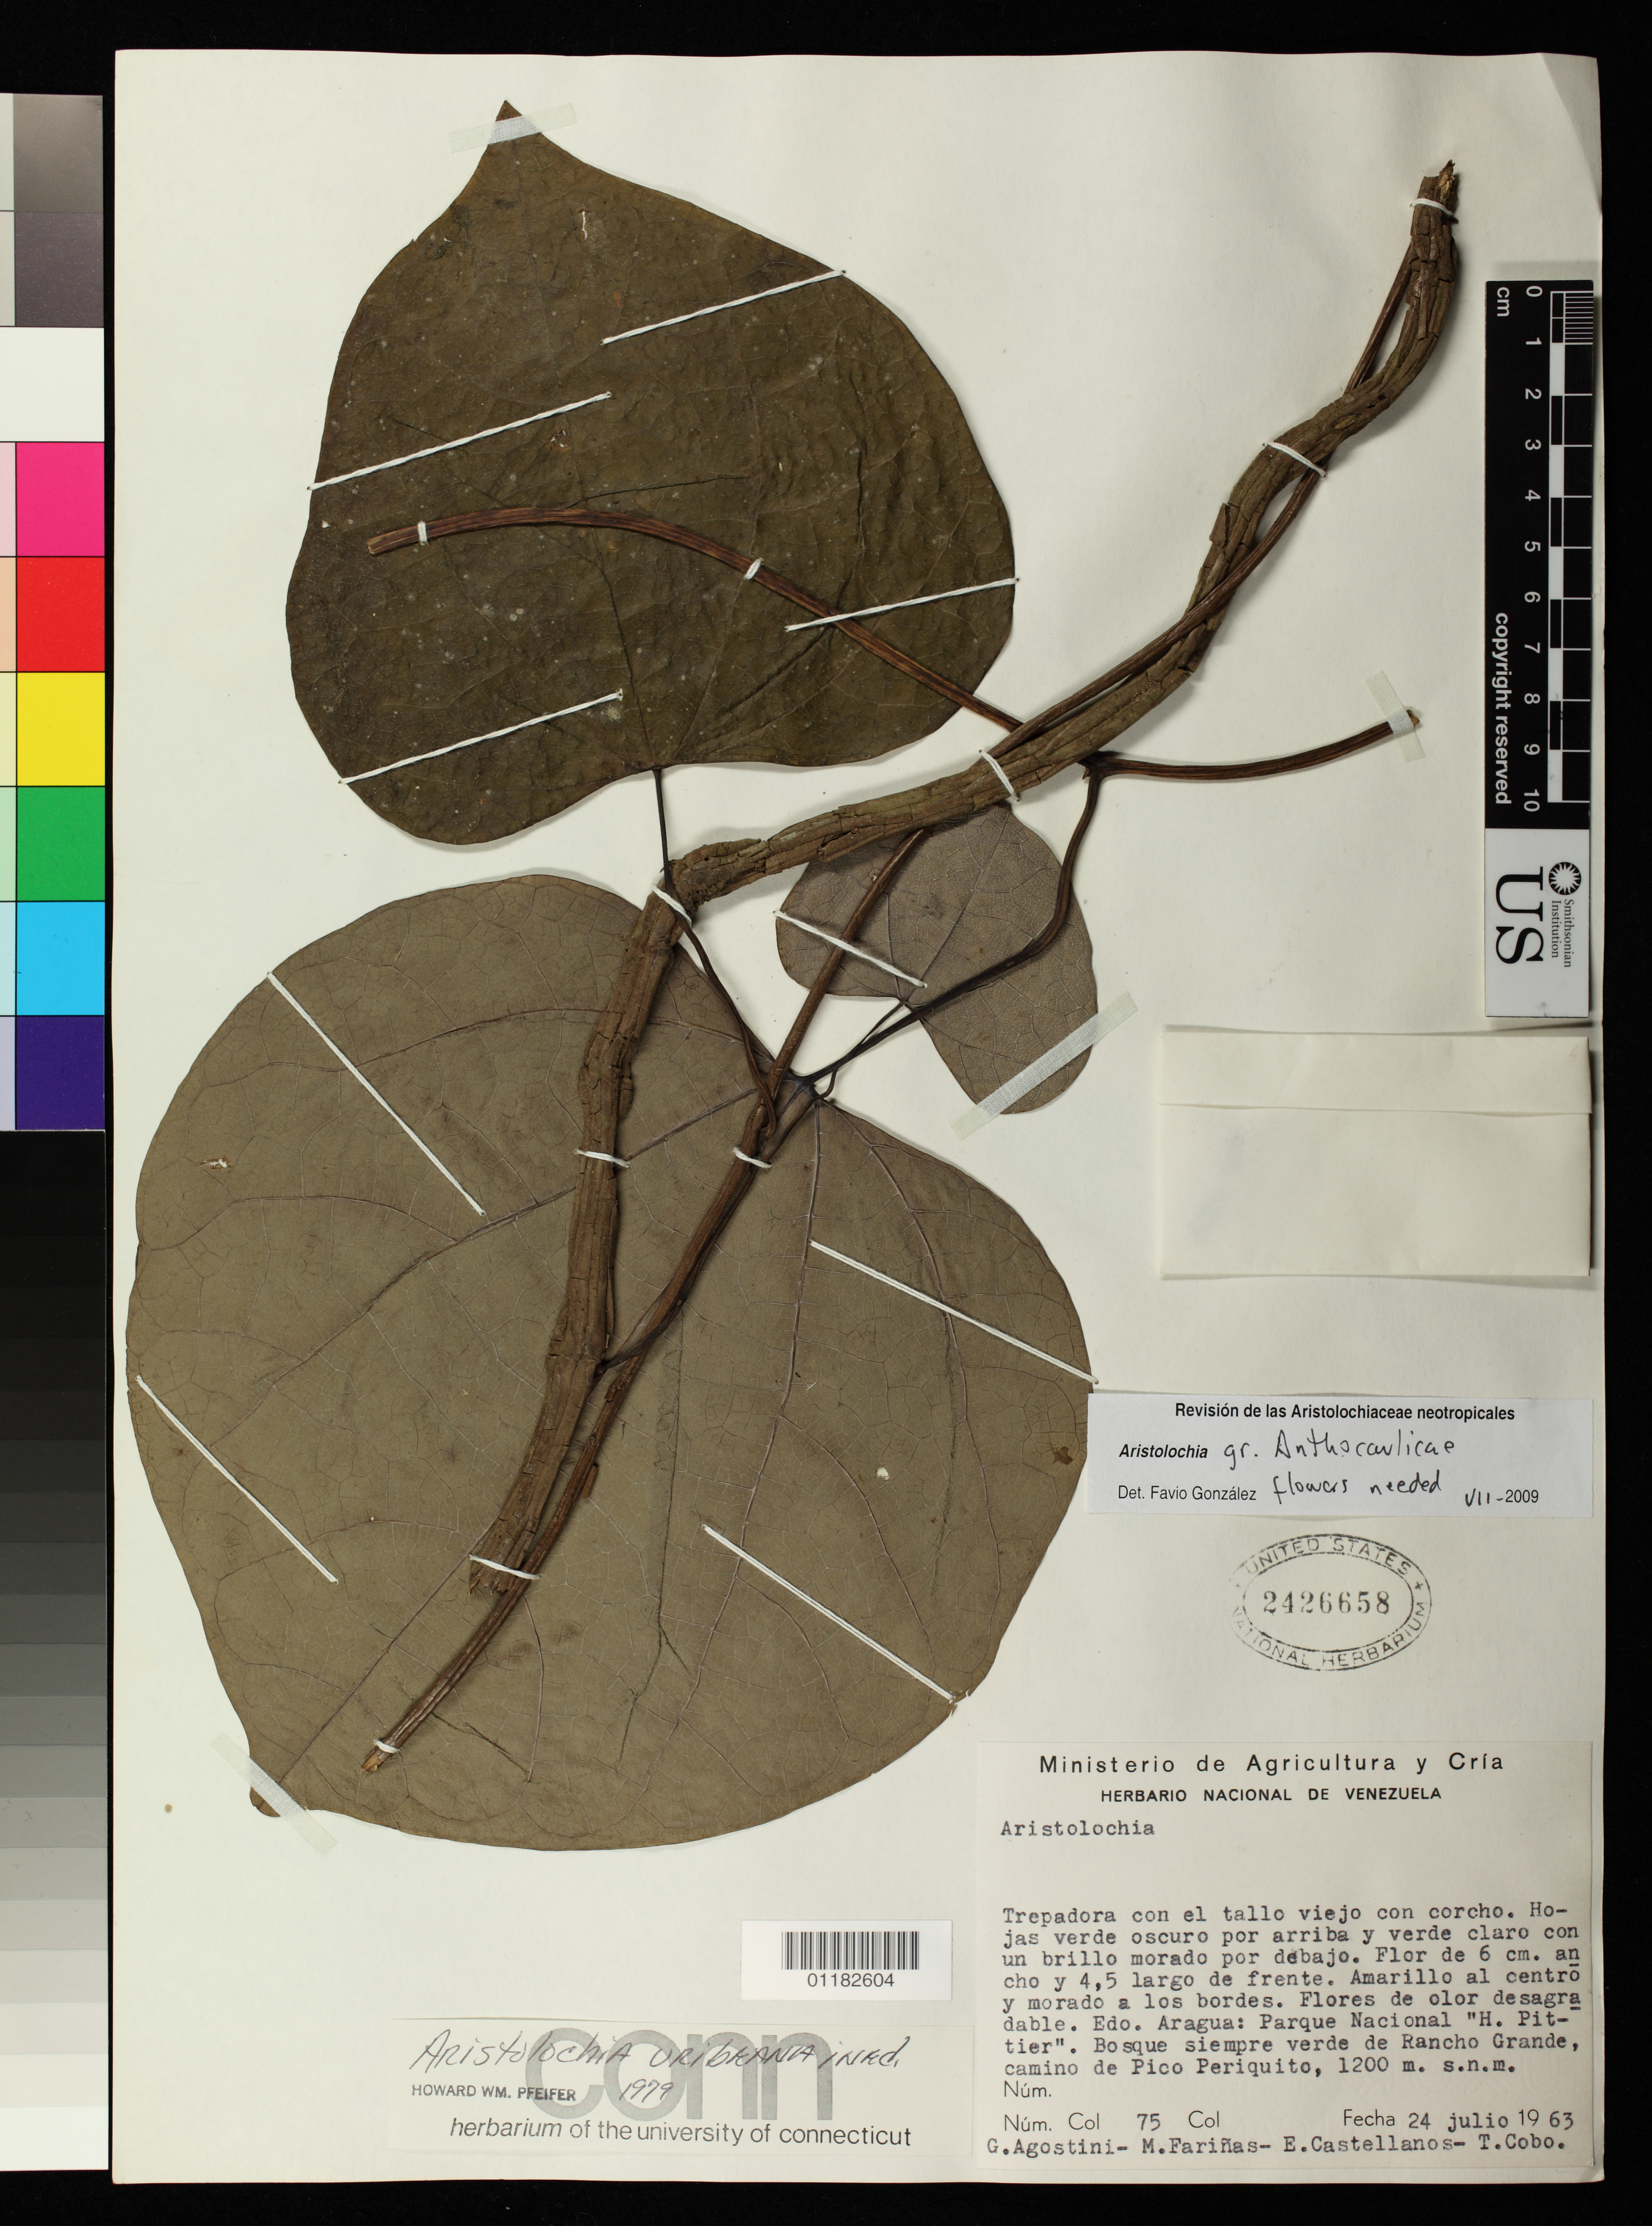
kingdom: Plantae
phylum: Tracheophyta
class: Magnoliopsida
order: Piperales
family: Aristolochiaceae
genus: Aristolochia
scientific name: Aristolochia sp.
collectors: G. Agostini, M. Fariñas, E. Castellanos & T. Cobo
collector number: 75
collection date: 1963-07-24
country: Venezuela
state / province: Aragua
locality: Parque Nacional "H. Pittier". Bosque siempre verde de Rancho Grande, camino de Pico Periquito.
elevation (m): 1200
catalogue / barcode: US 2426658